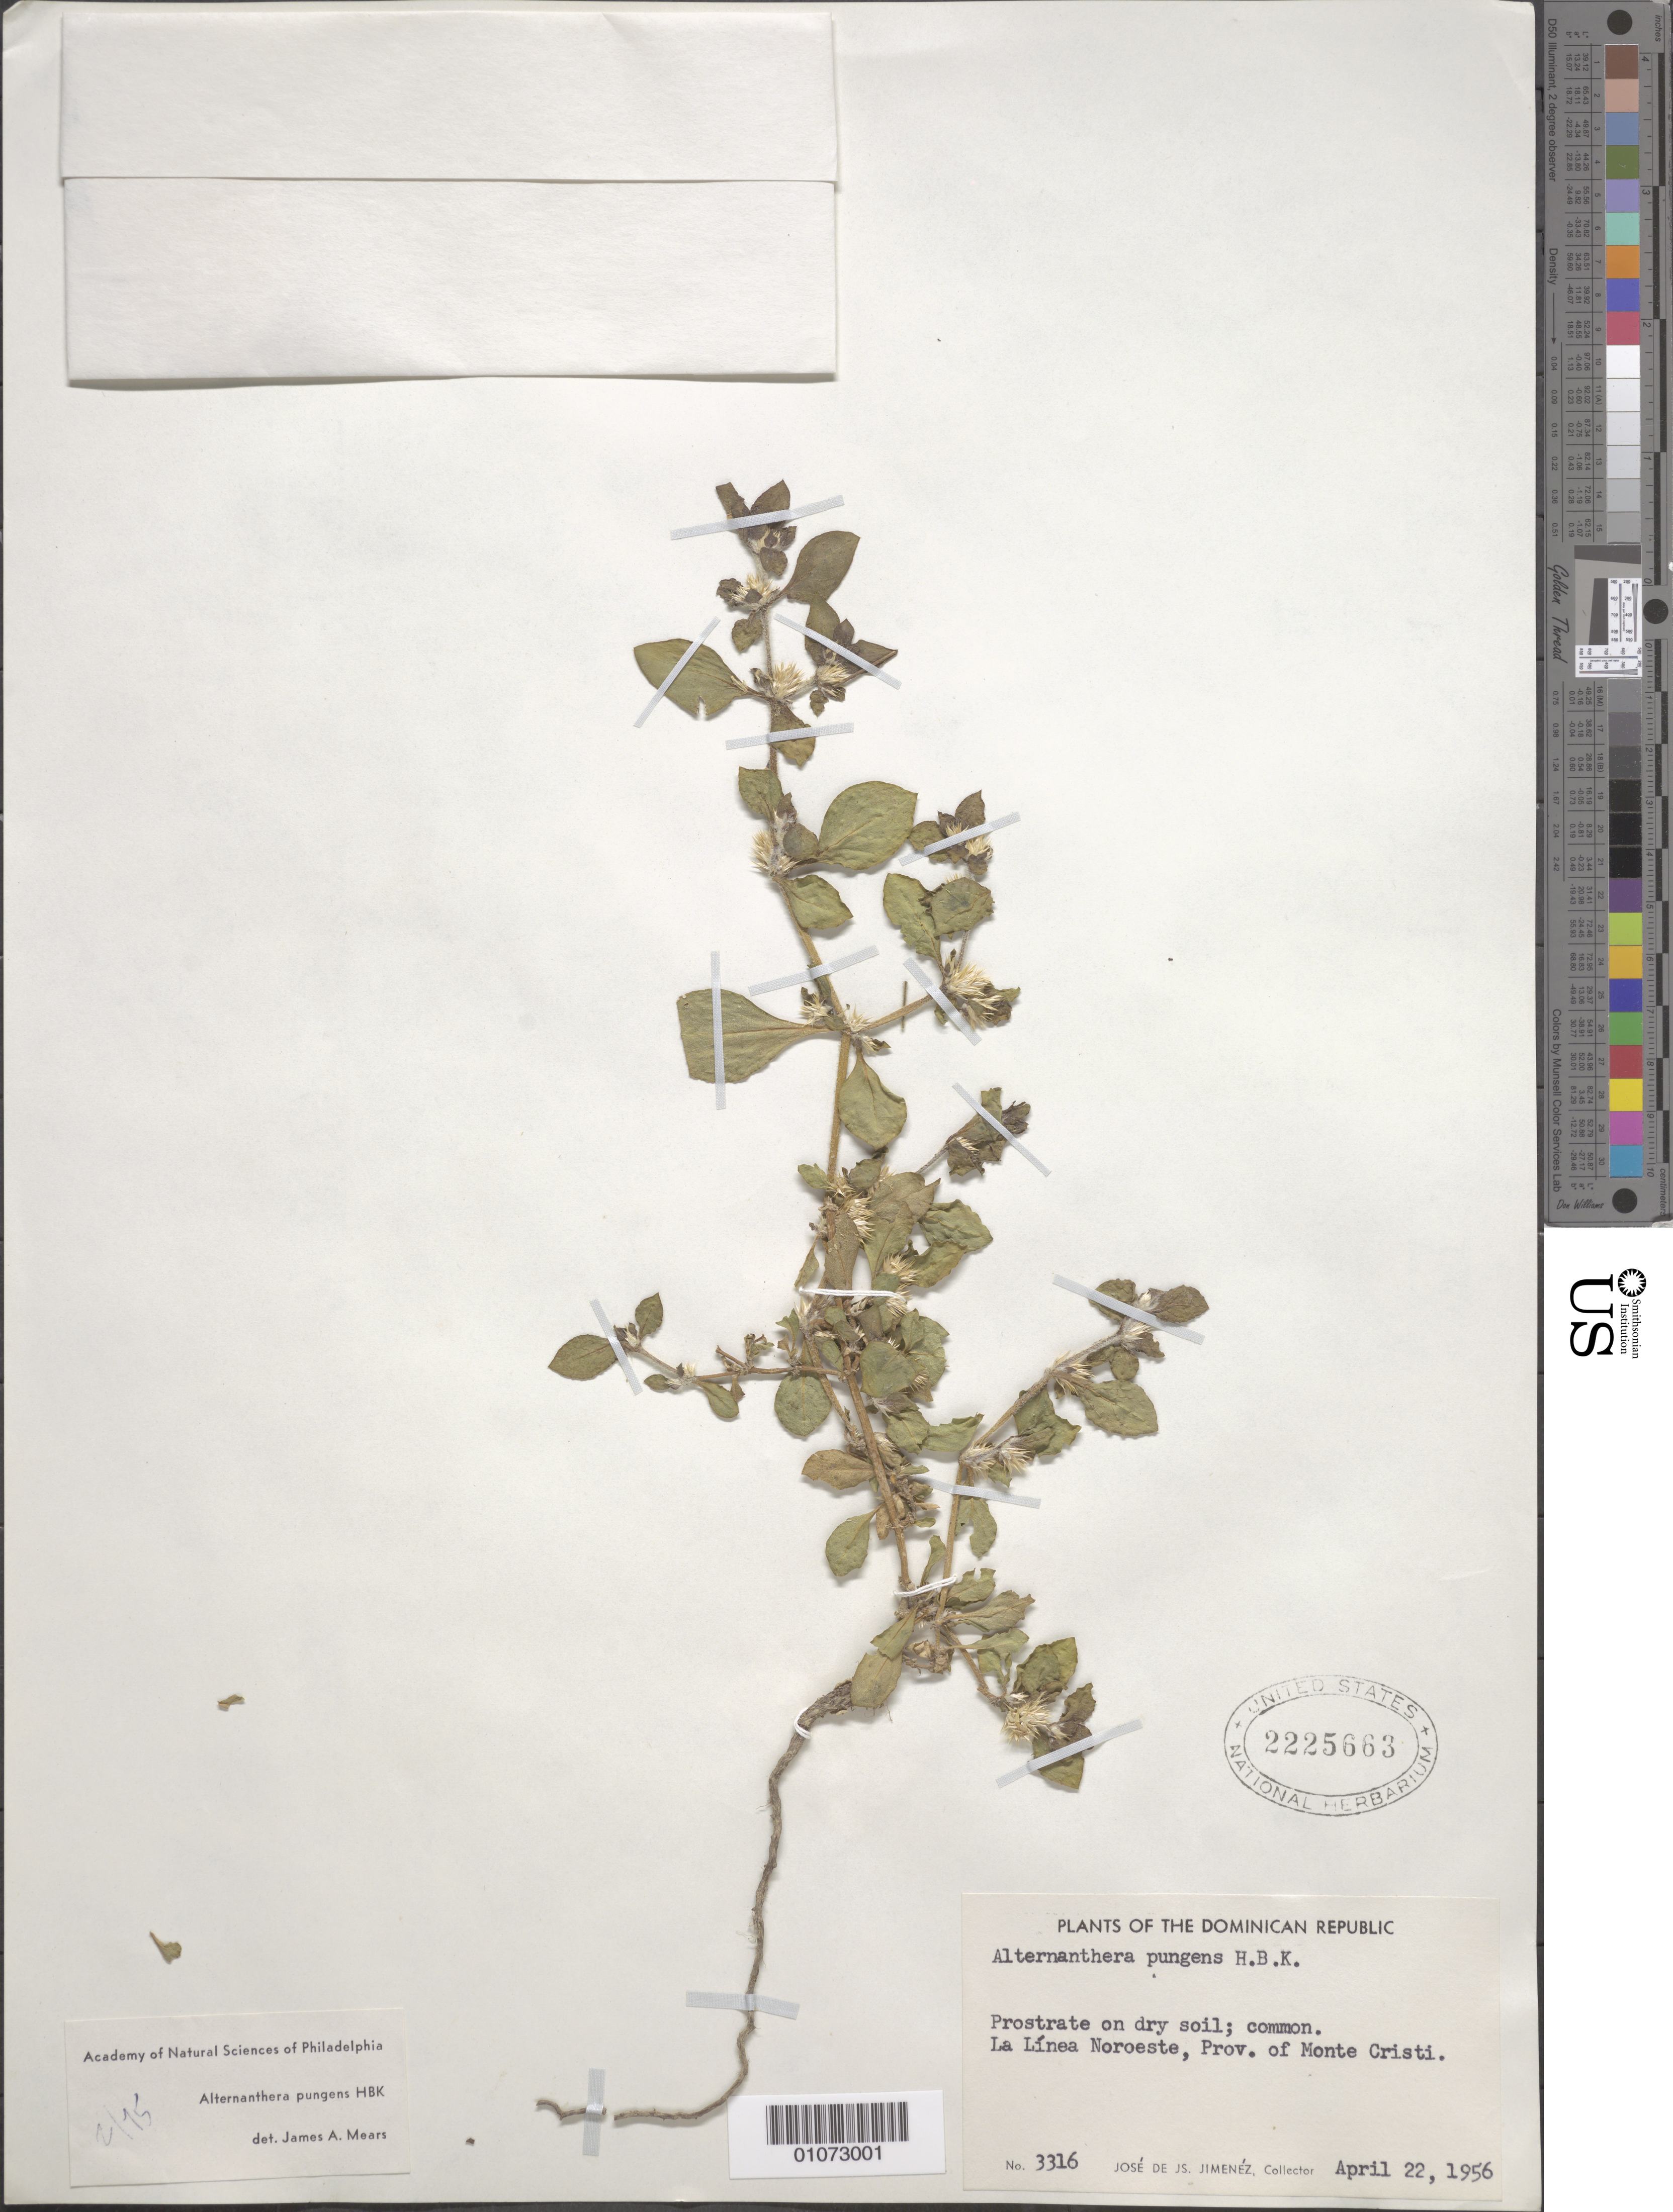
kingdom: Plantae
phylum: Tracheophyta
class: Magnoliopsida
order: Caryophyllales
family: Amaranthaceae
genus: Alternanthera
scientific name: Alternanthera pungens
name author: Kunth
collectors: J. J. Jiménez Almonte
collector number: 3316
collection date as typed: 22 Apr 1956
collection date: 1956-04-22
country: Dominican Republic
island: Hispaniola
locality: La Linea Noroeste, Monte Cristi.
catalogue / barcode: US 2225663